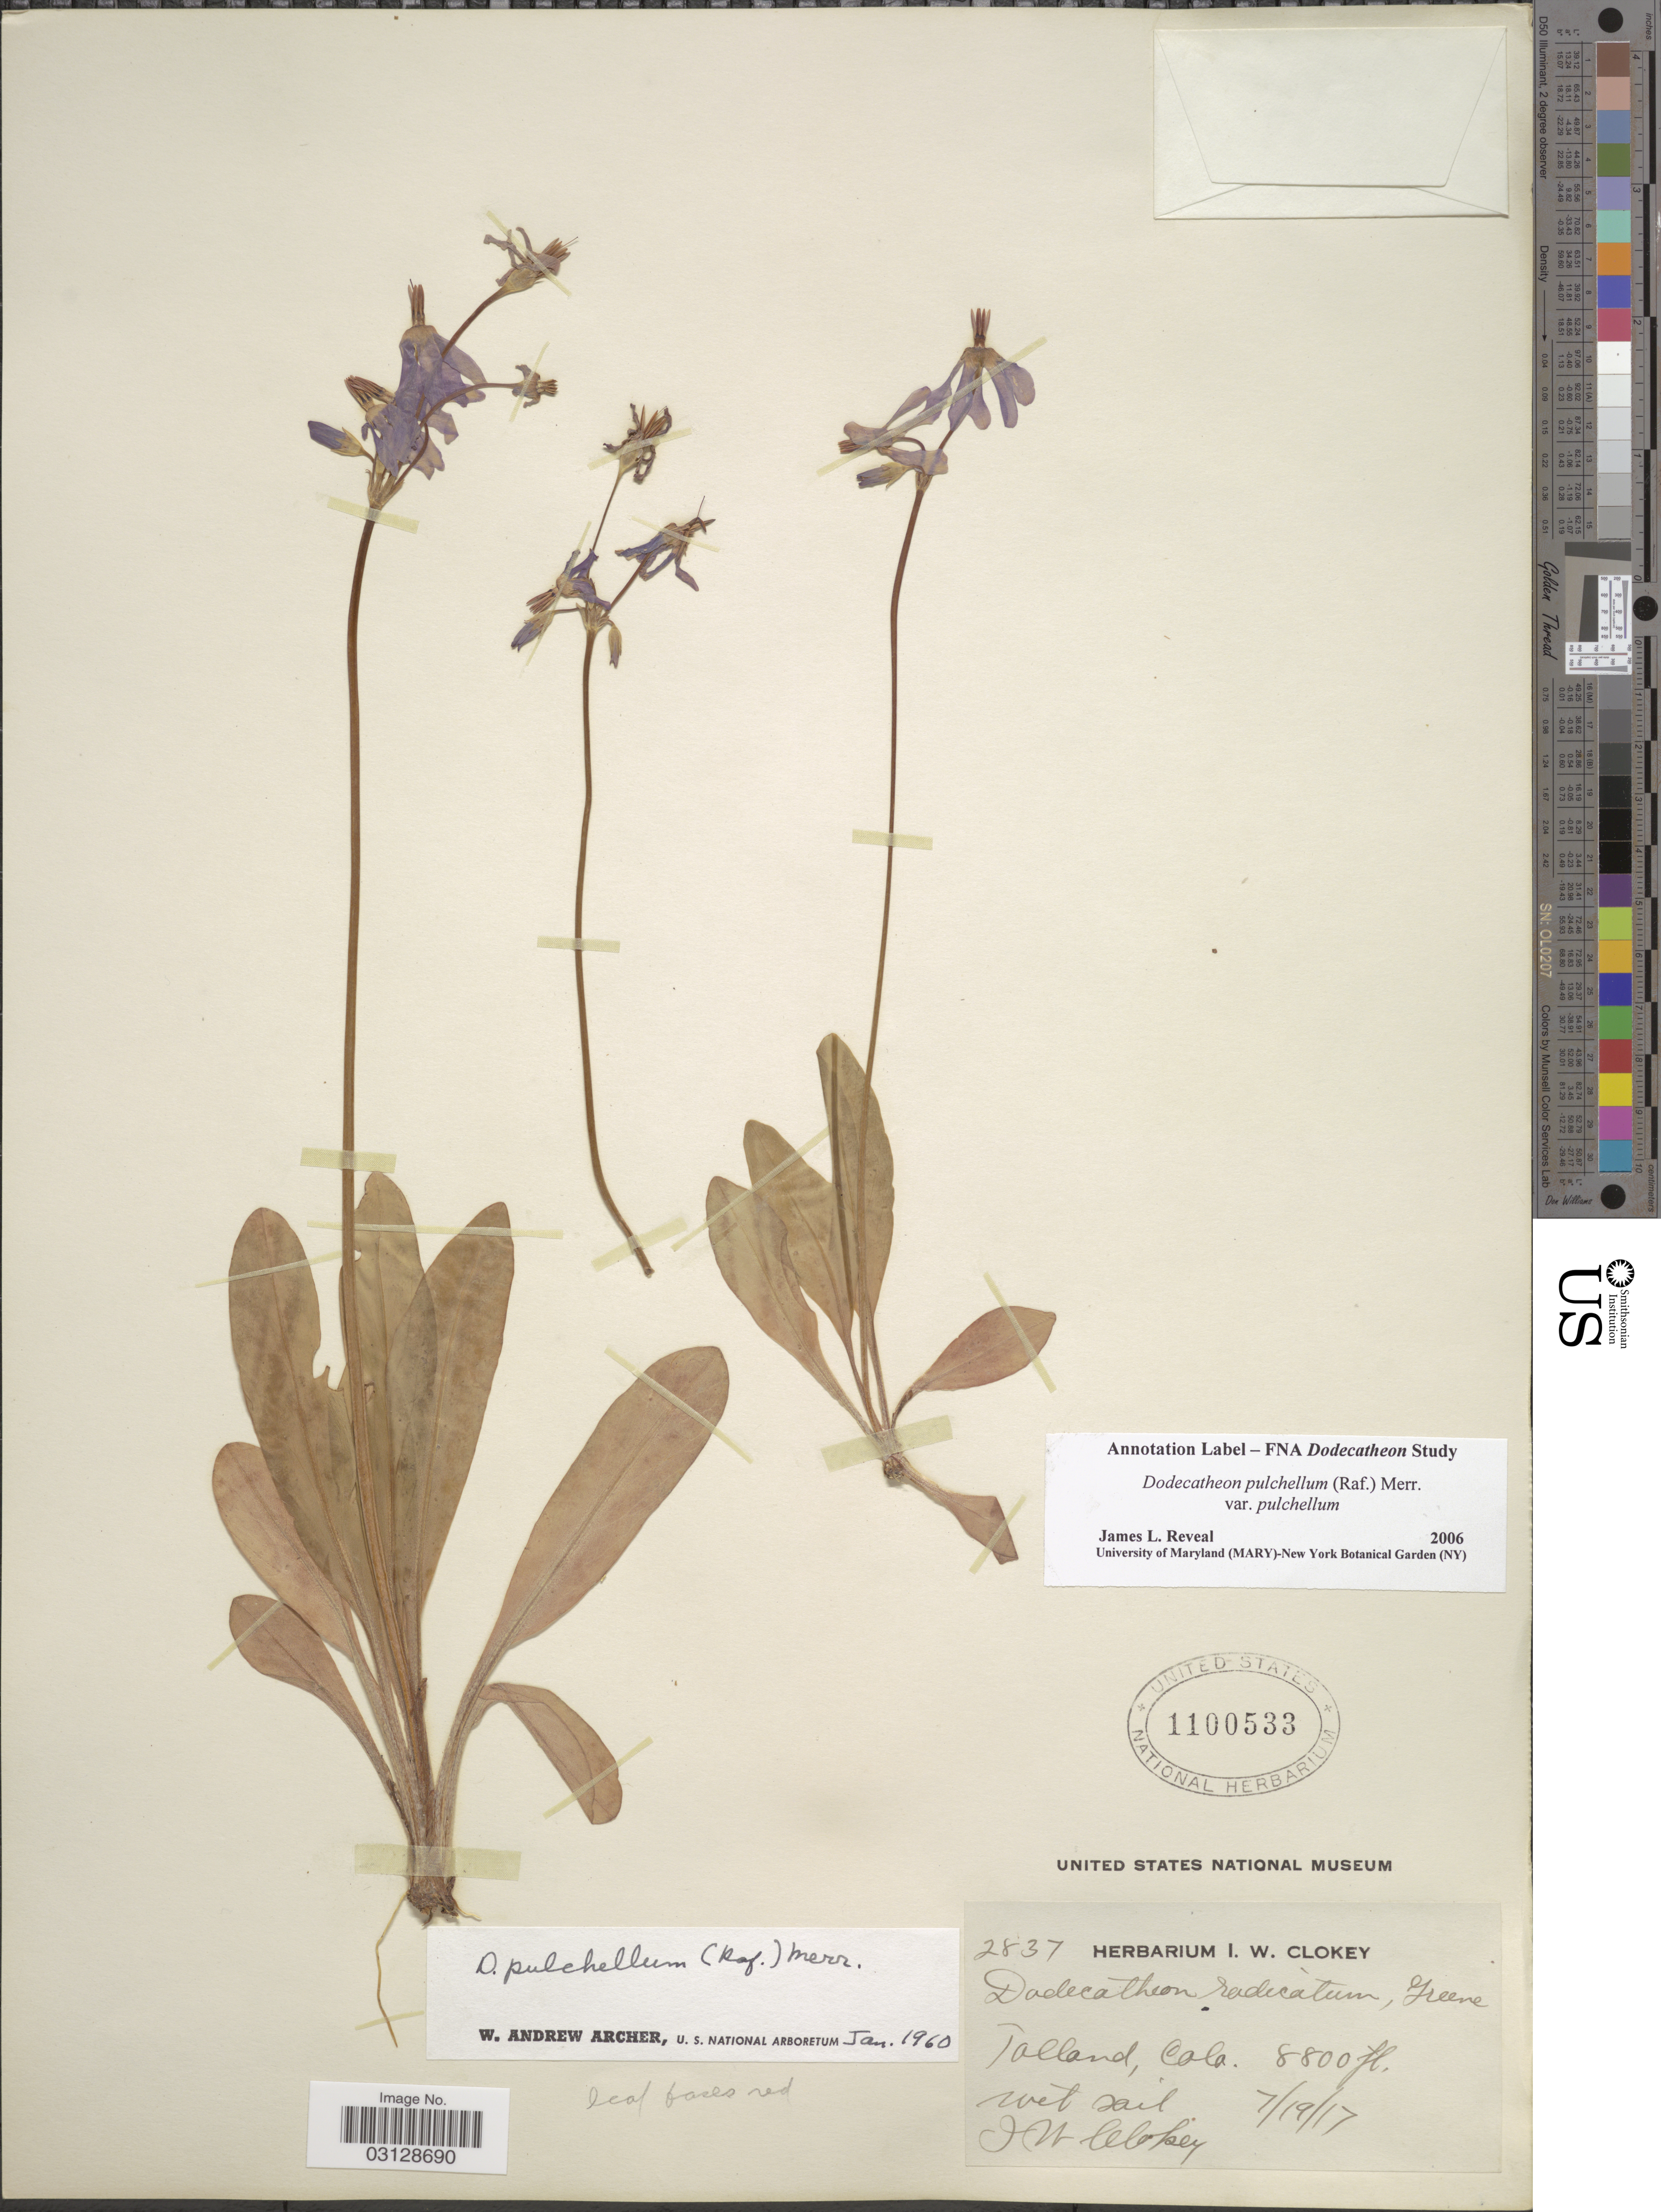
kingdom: Plantae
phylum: Tracheophyta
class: Magnoliopsida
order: Ericales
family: Primulaceae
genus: Dodecatheon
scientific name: Dodecatheon pulchellum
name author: (Raf.) Merr.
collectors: I. W. Clokey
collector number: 2837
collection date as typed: Transcribed d/m/y: 19/7/17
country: United States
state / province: Colorado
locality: Tolland.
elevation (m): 2682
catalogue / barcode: US 1100533